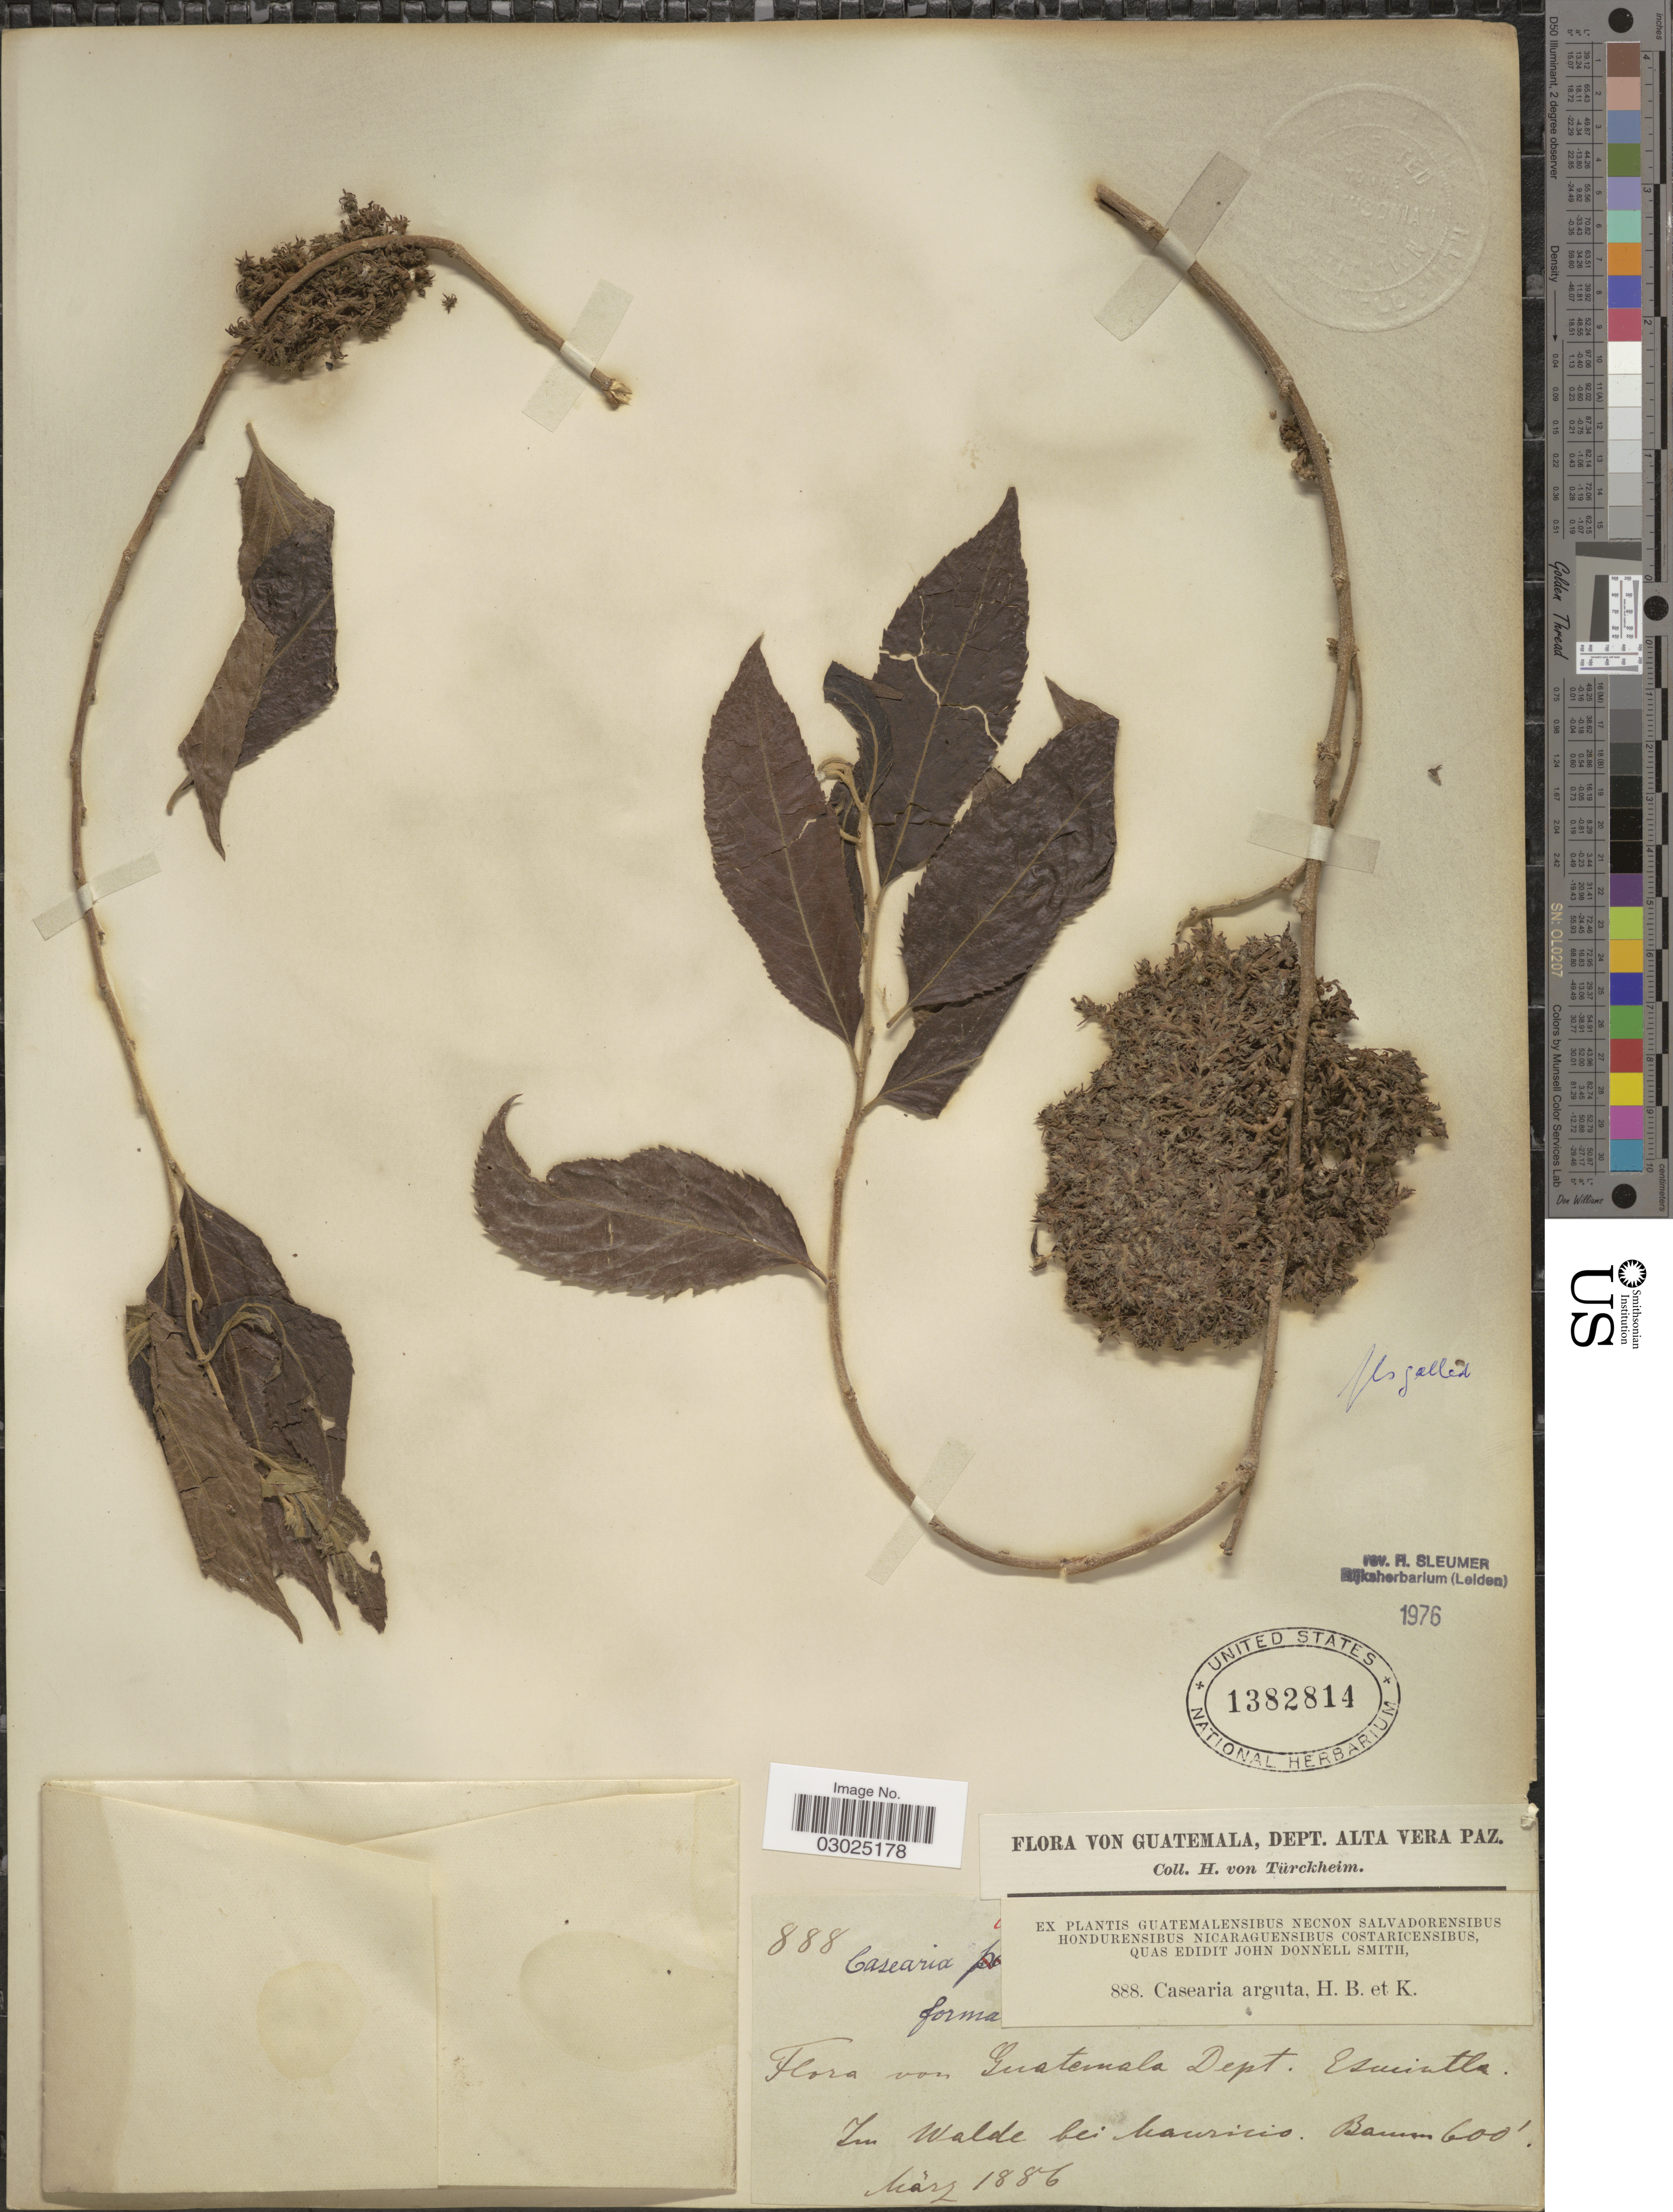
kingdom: Plantae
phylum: Tracheophyta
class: Magnoliopsida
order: Malpighiales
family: Salicaceae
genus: Casearia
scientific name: Casearia arguta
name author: Kunth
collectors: H. von Türckheim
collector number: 888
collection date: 1886-03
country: Guatemala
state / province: Escuintla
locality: Dept. Escuintla. In Walde bei Mauricis.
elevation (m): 183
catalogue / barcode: US 1382814